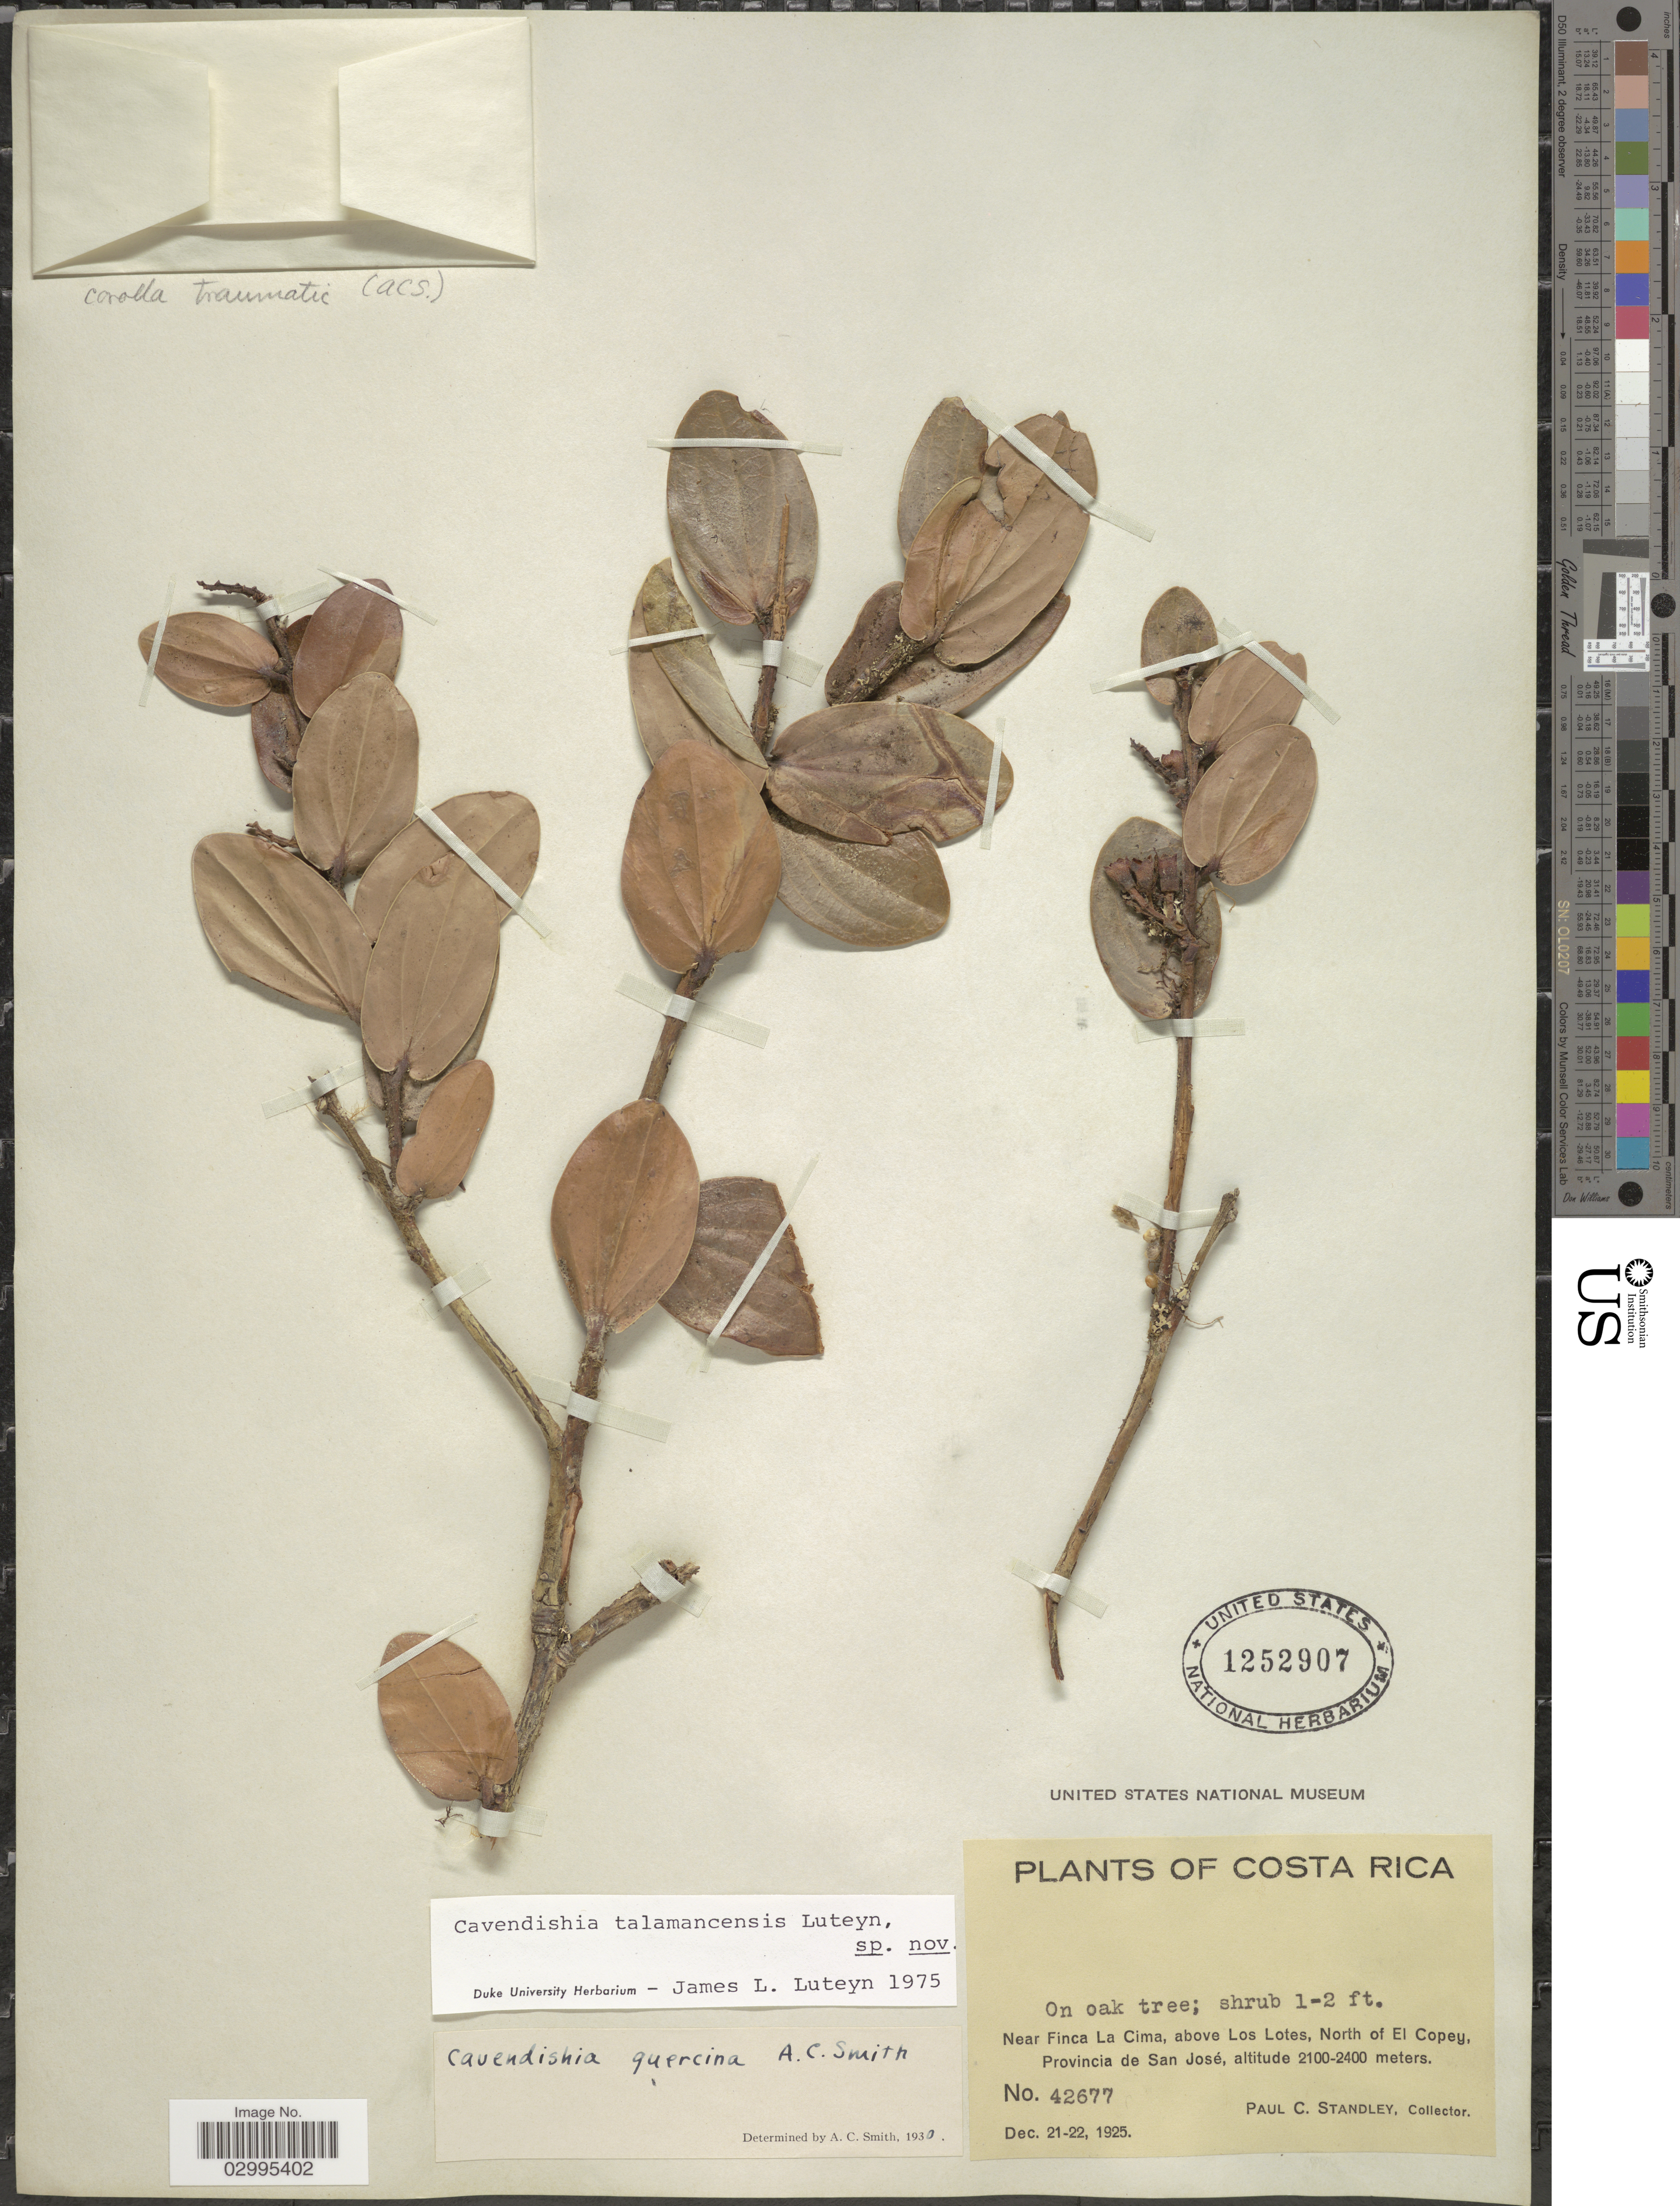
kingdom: Plantae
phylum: Tracheophyta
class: Magnoliopsida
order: Ericales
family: Ericaceae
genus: Cavendishia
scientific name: Cavendishia talamancensis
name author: Luteyn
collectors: P. C. Standley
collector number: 42677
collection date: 1925-12-21/1925-12-22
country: Costa Rica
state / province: San José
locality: Near Finca La Cima, above Las Lotes, North of El Copey.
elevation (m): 2100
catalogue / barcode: US 1252907